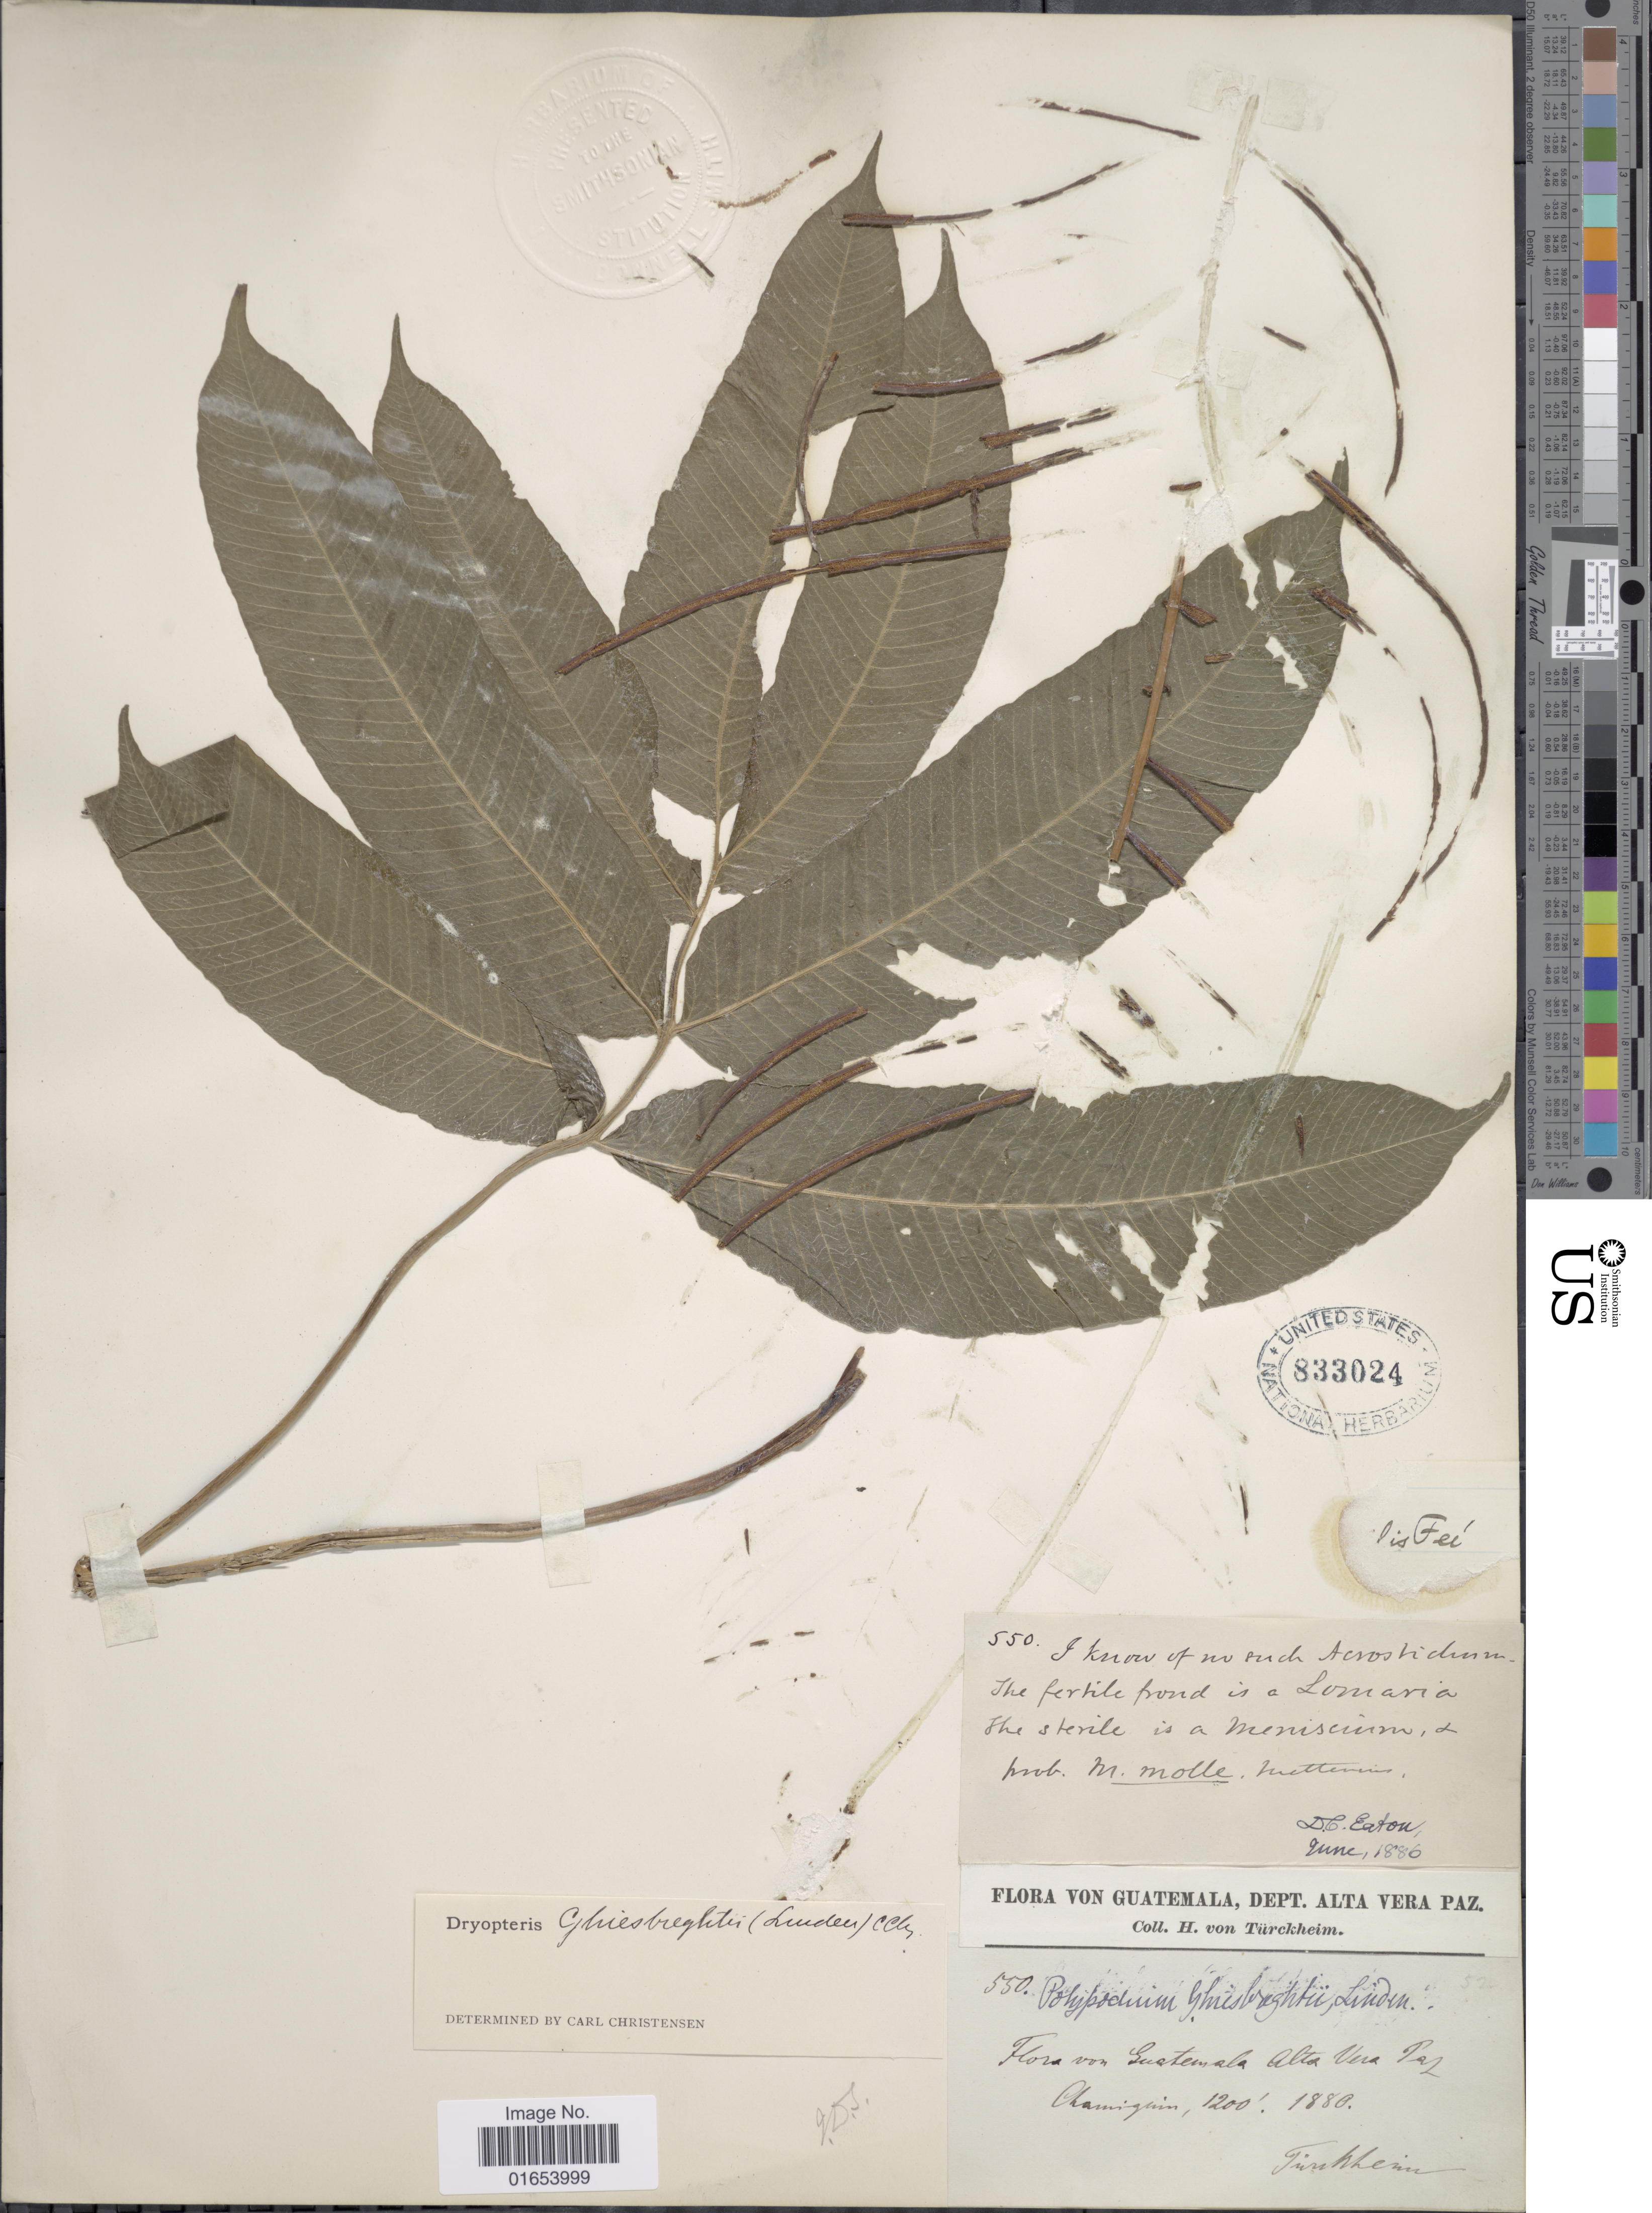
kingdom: Plantae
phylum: Tracheophyta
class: Polypodiopsida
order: Polypodiales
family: Thelypteridaceae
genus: Goniopteris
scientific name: Goniopteris ghiesbreghtii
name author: (Linden) J. Sm.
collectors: H. von Türckheim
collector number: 550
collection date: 1880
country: Guatemala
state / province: Alta Verapaz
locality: Chamiquin, Alta Vera Paz, Guatemala.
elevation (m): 366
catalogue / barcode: US 833024